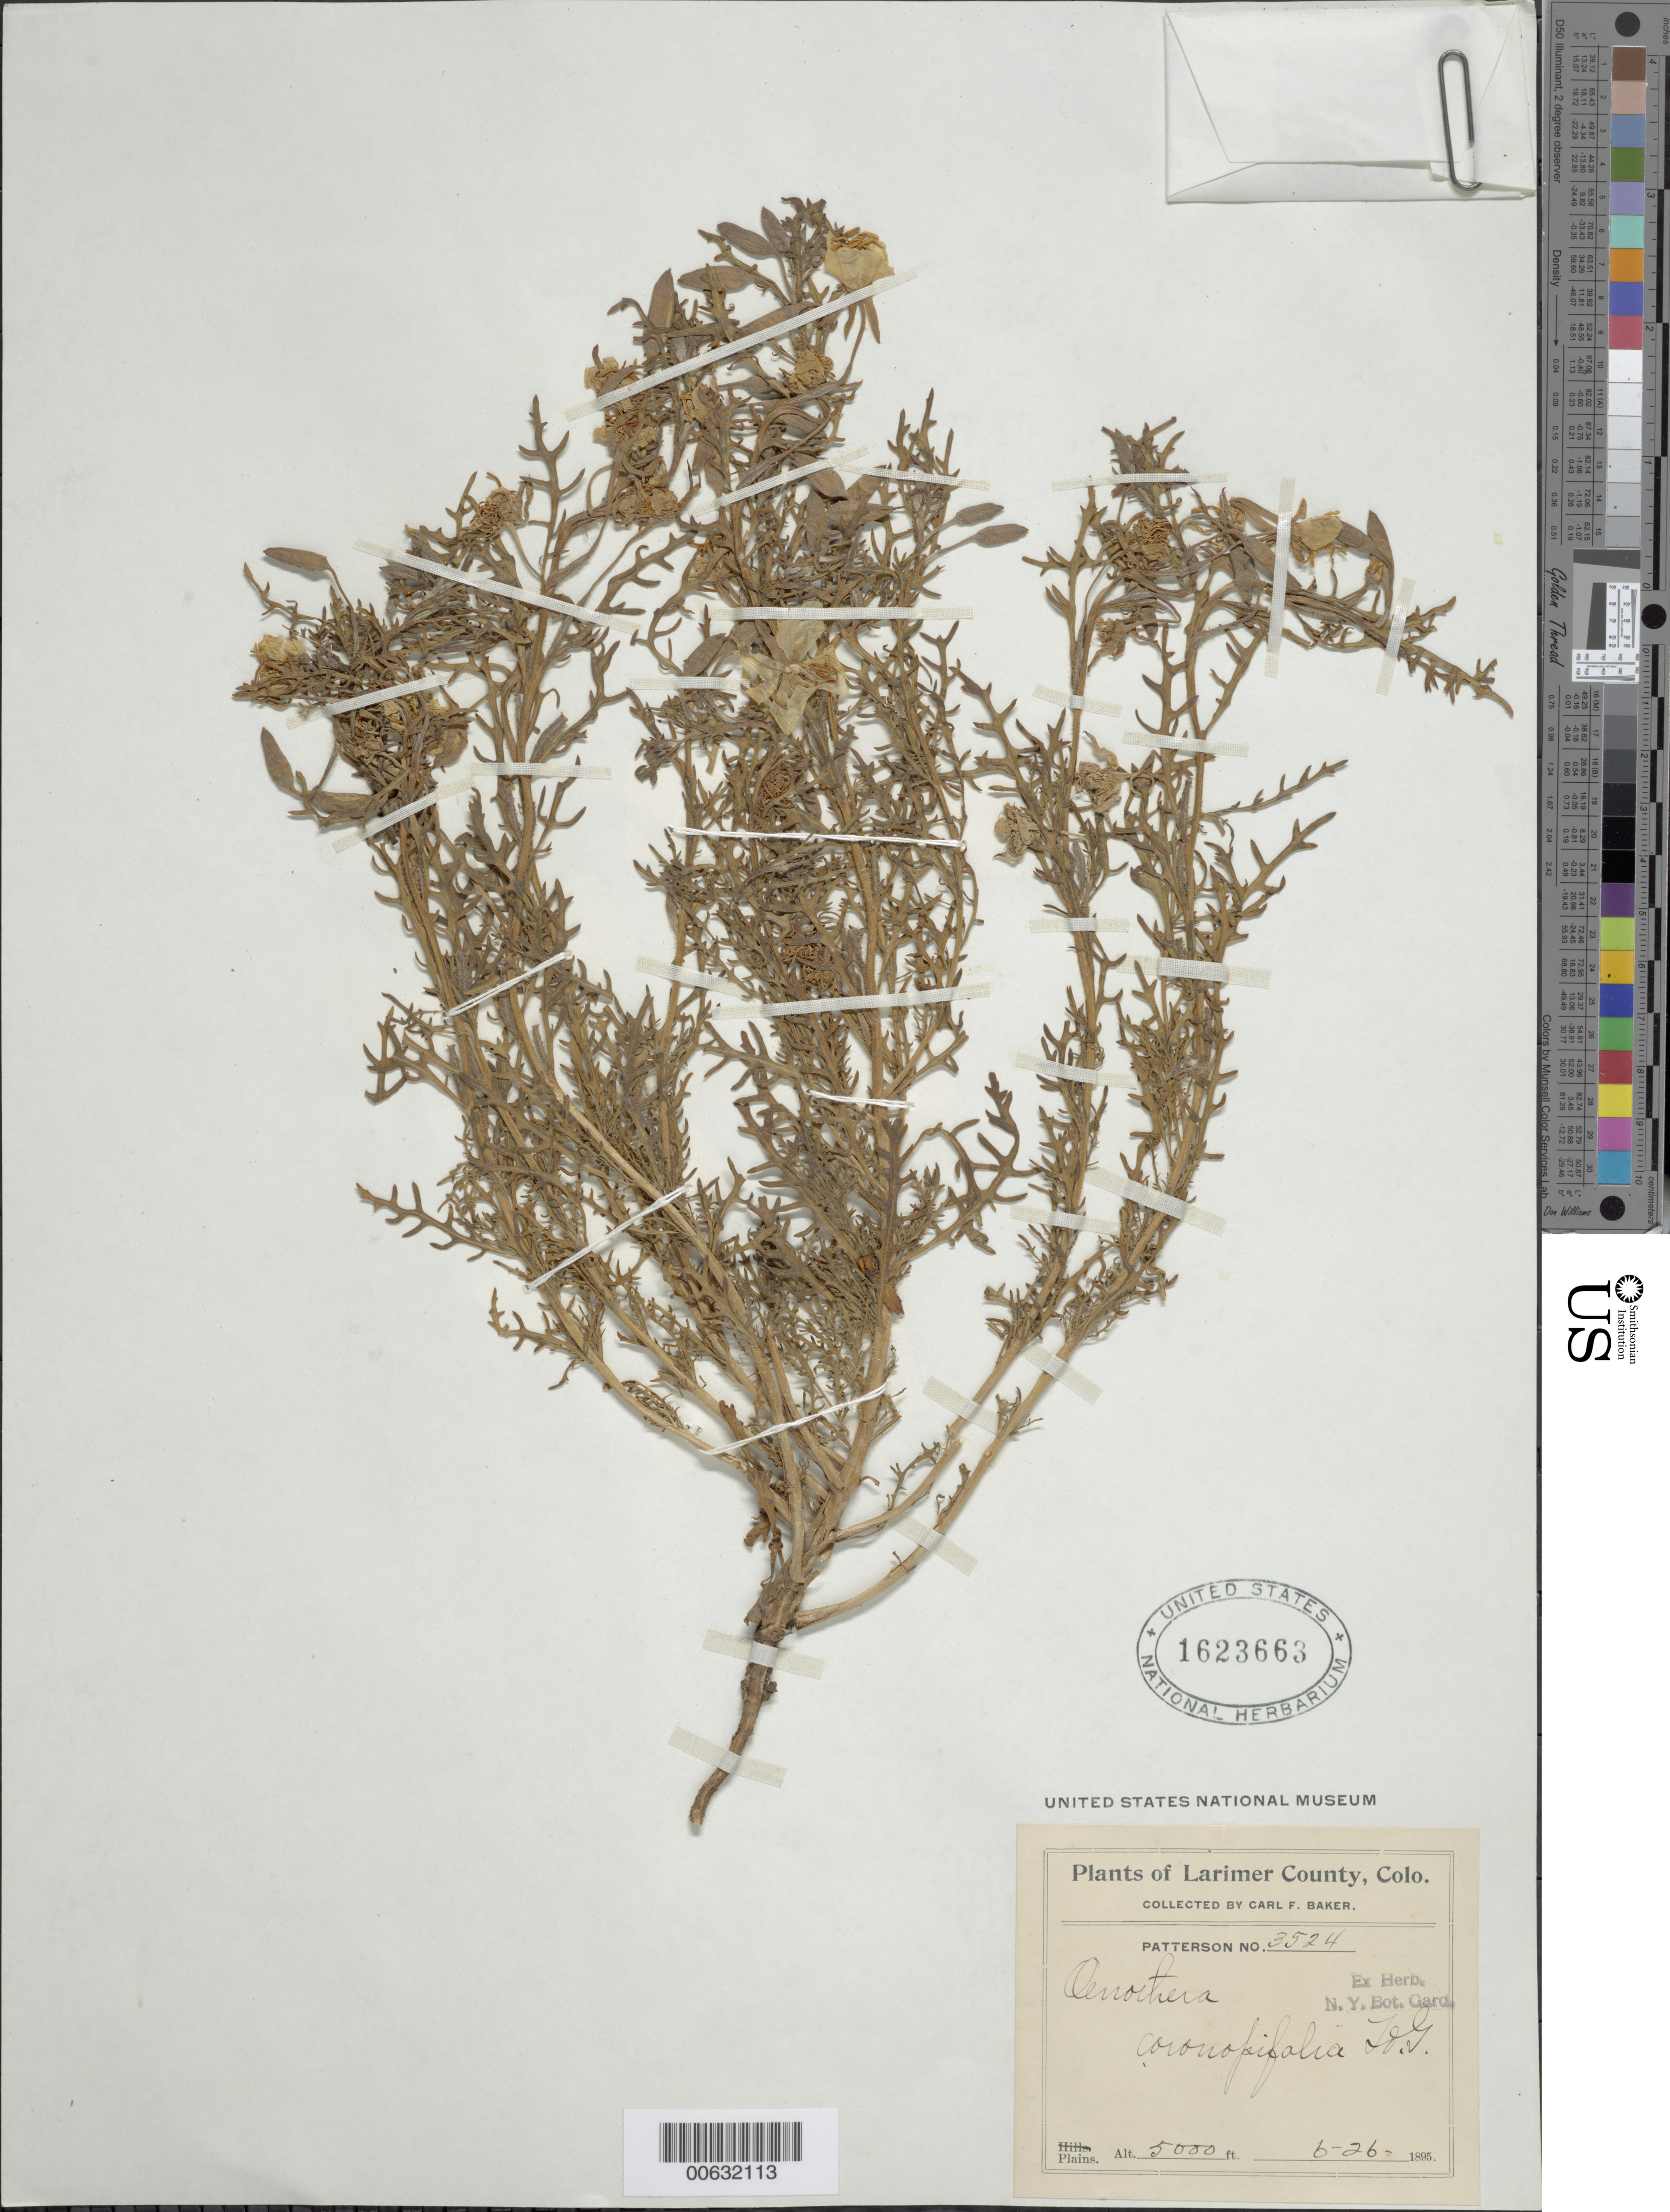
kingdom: Plantae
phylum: Tracheophyta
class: Magnoliopsida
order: Myrtales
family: Onagraceae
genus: Oenothera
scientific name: Oenothera coronopifolia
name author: Torr. & A. Gray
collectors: C. F. Baker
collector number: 3524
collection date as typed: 26 Jun 1895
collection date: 1895-06-26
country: United States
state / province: Colorado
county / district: Larimer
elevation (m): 1524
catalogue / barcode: US 1623663